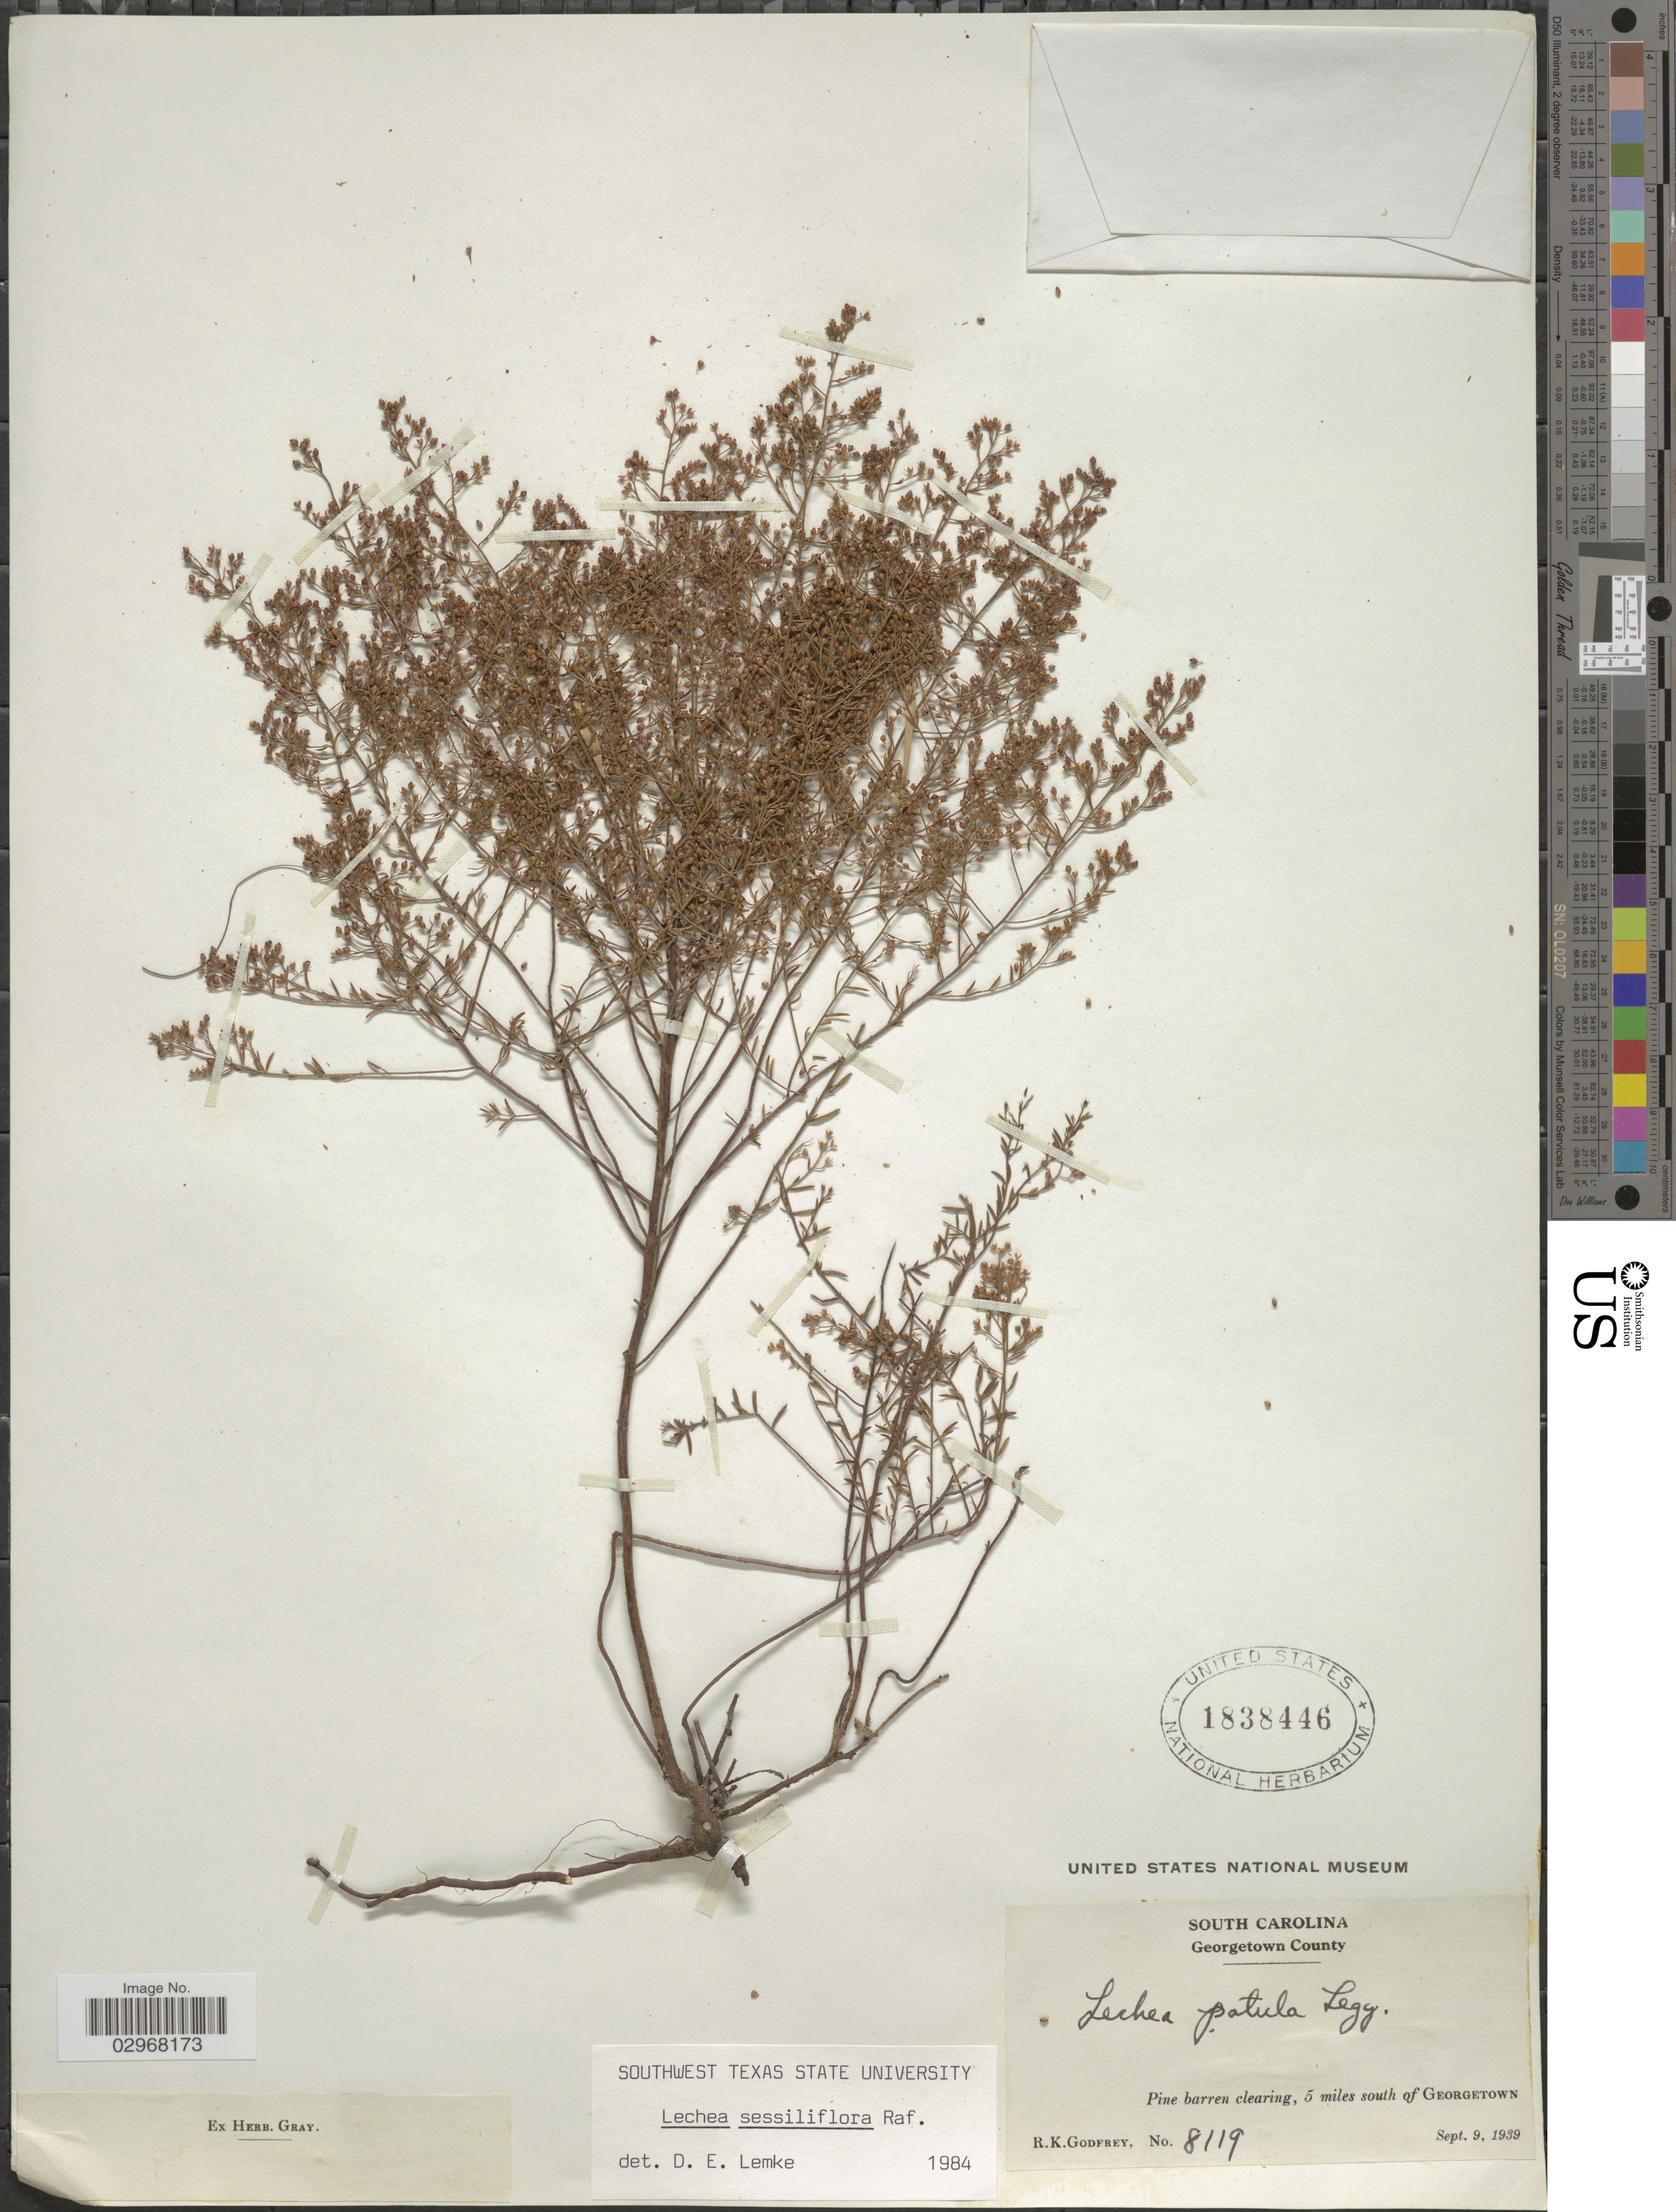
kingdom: Plantae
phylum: Tracheophyta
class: Magnoliopsida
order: Malvales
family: Cistaceae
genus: Lechea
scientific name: Lechea sessiliflora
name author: Raf.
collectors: R. K. Godfrey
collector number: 8119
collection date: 1939-09-09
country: United States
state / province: South Carolina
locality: Georgetown County. 5 miles south of Georgetown.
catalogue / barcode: US 1838446